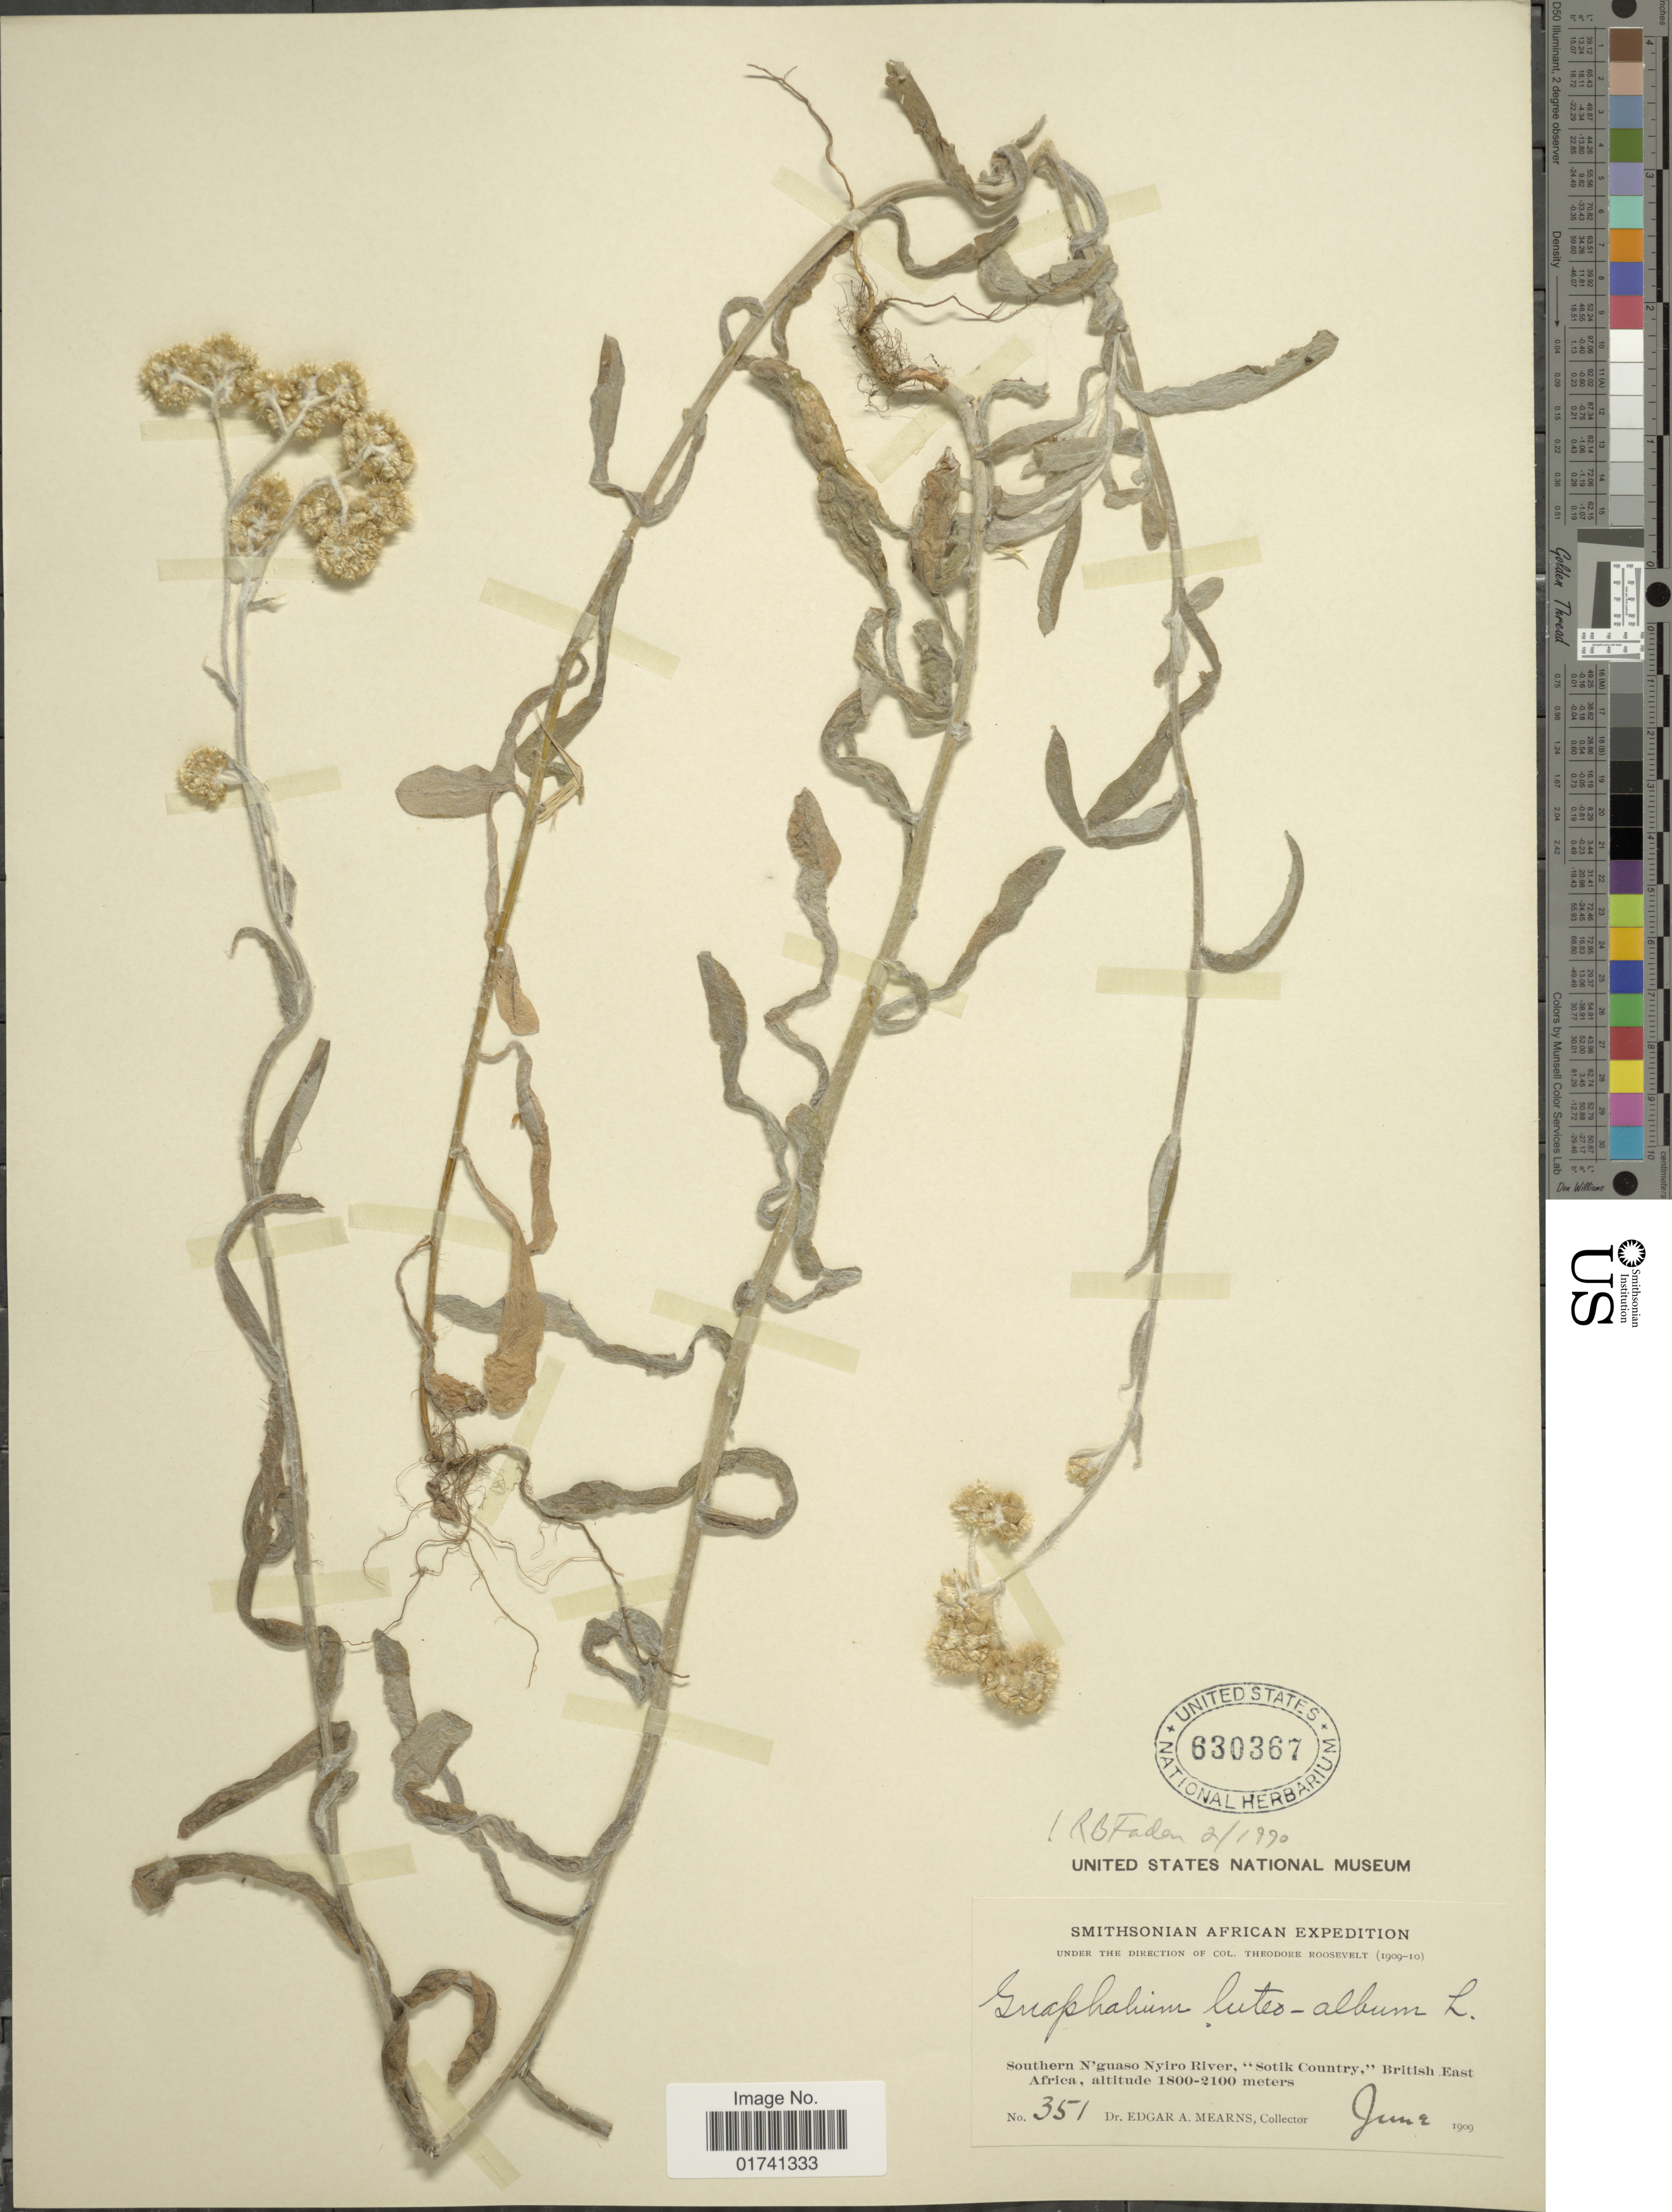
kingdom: Plantae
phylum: Tracheophyta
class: Magnoliopsida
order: Asterales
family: Asteraceae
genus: Laphangium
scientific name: Laphangium luteoalbum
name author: (L.) Tzvelev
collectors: E. A. Mearns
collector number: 351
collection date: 1909-06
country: Kenya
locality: Southern N'guaso Nyiro River, "Sotik Country,"British East Africa.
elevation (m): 1800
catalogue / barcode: US 630367